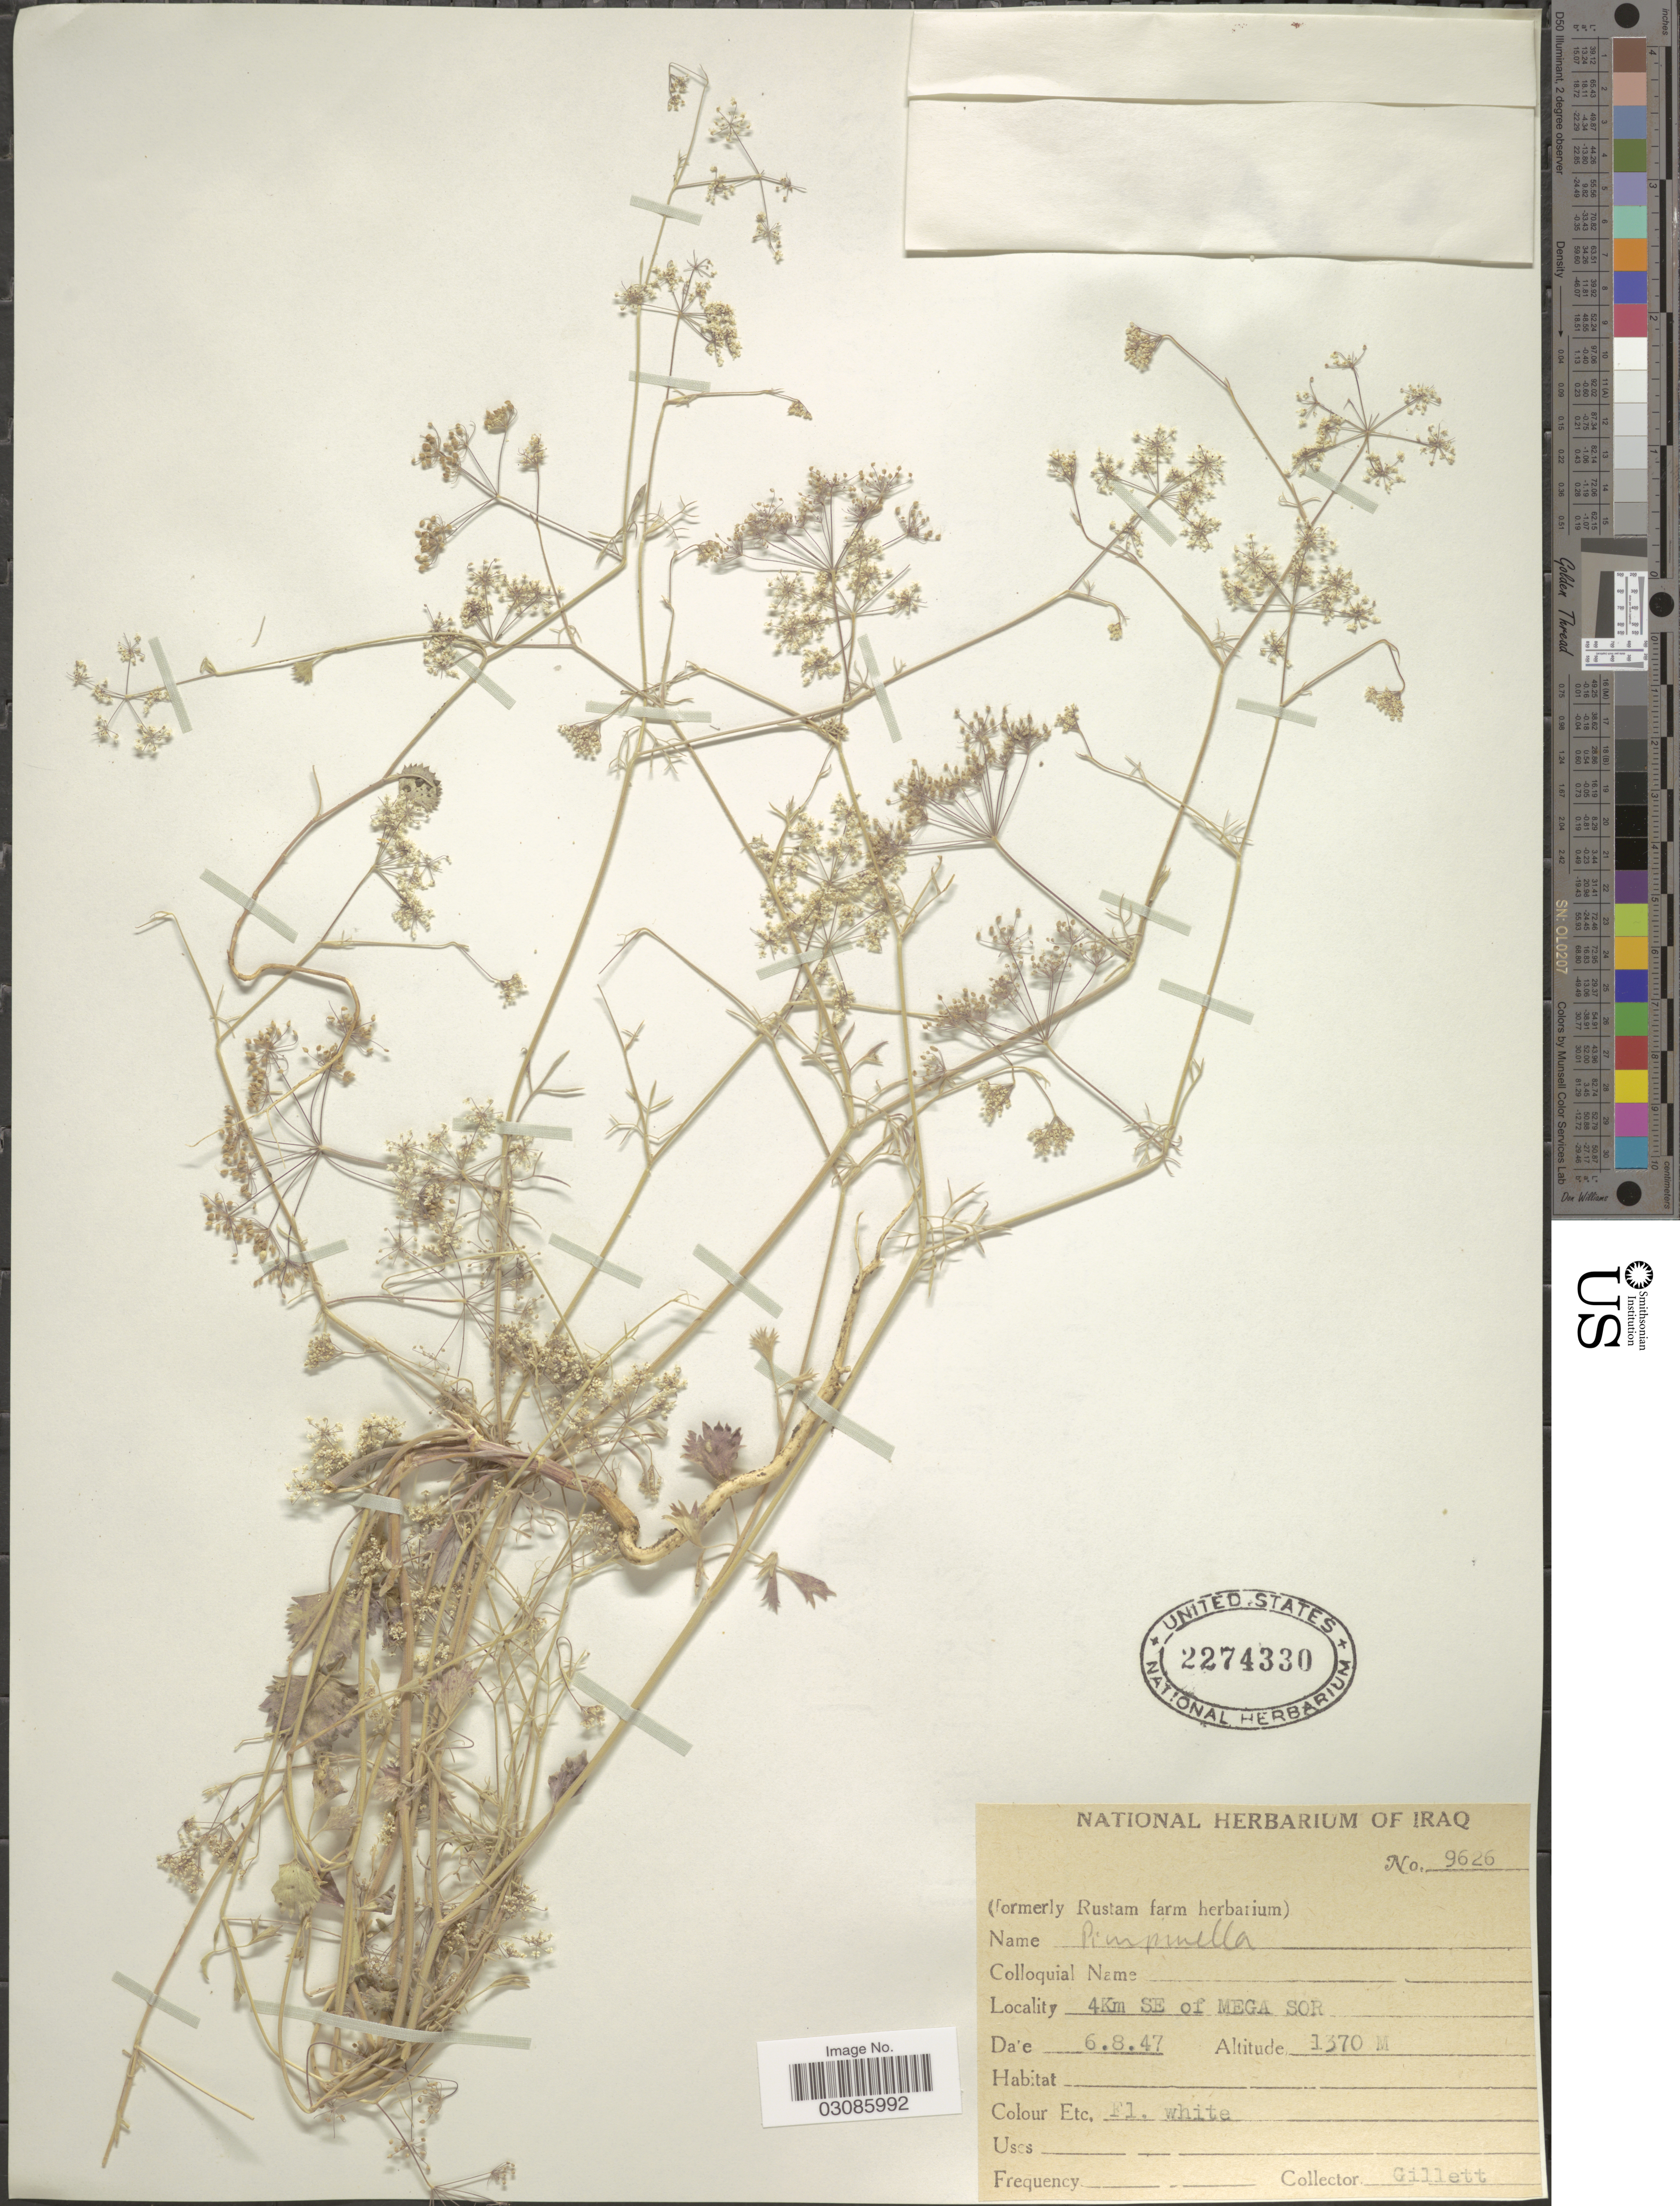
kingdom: Plantae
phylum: Tracheophyta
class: Magnoliopsida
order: Apiales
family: Apiaceae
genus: Pimpinella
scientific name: Pimpinella sp.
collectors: Gillett, --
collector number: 9626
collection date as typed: Transcribed d/m/y: 6/8/47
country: Iraq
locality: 4Km SE of Mega Sor.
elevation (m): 1370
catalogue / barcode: US 2274330